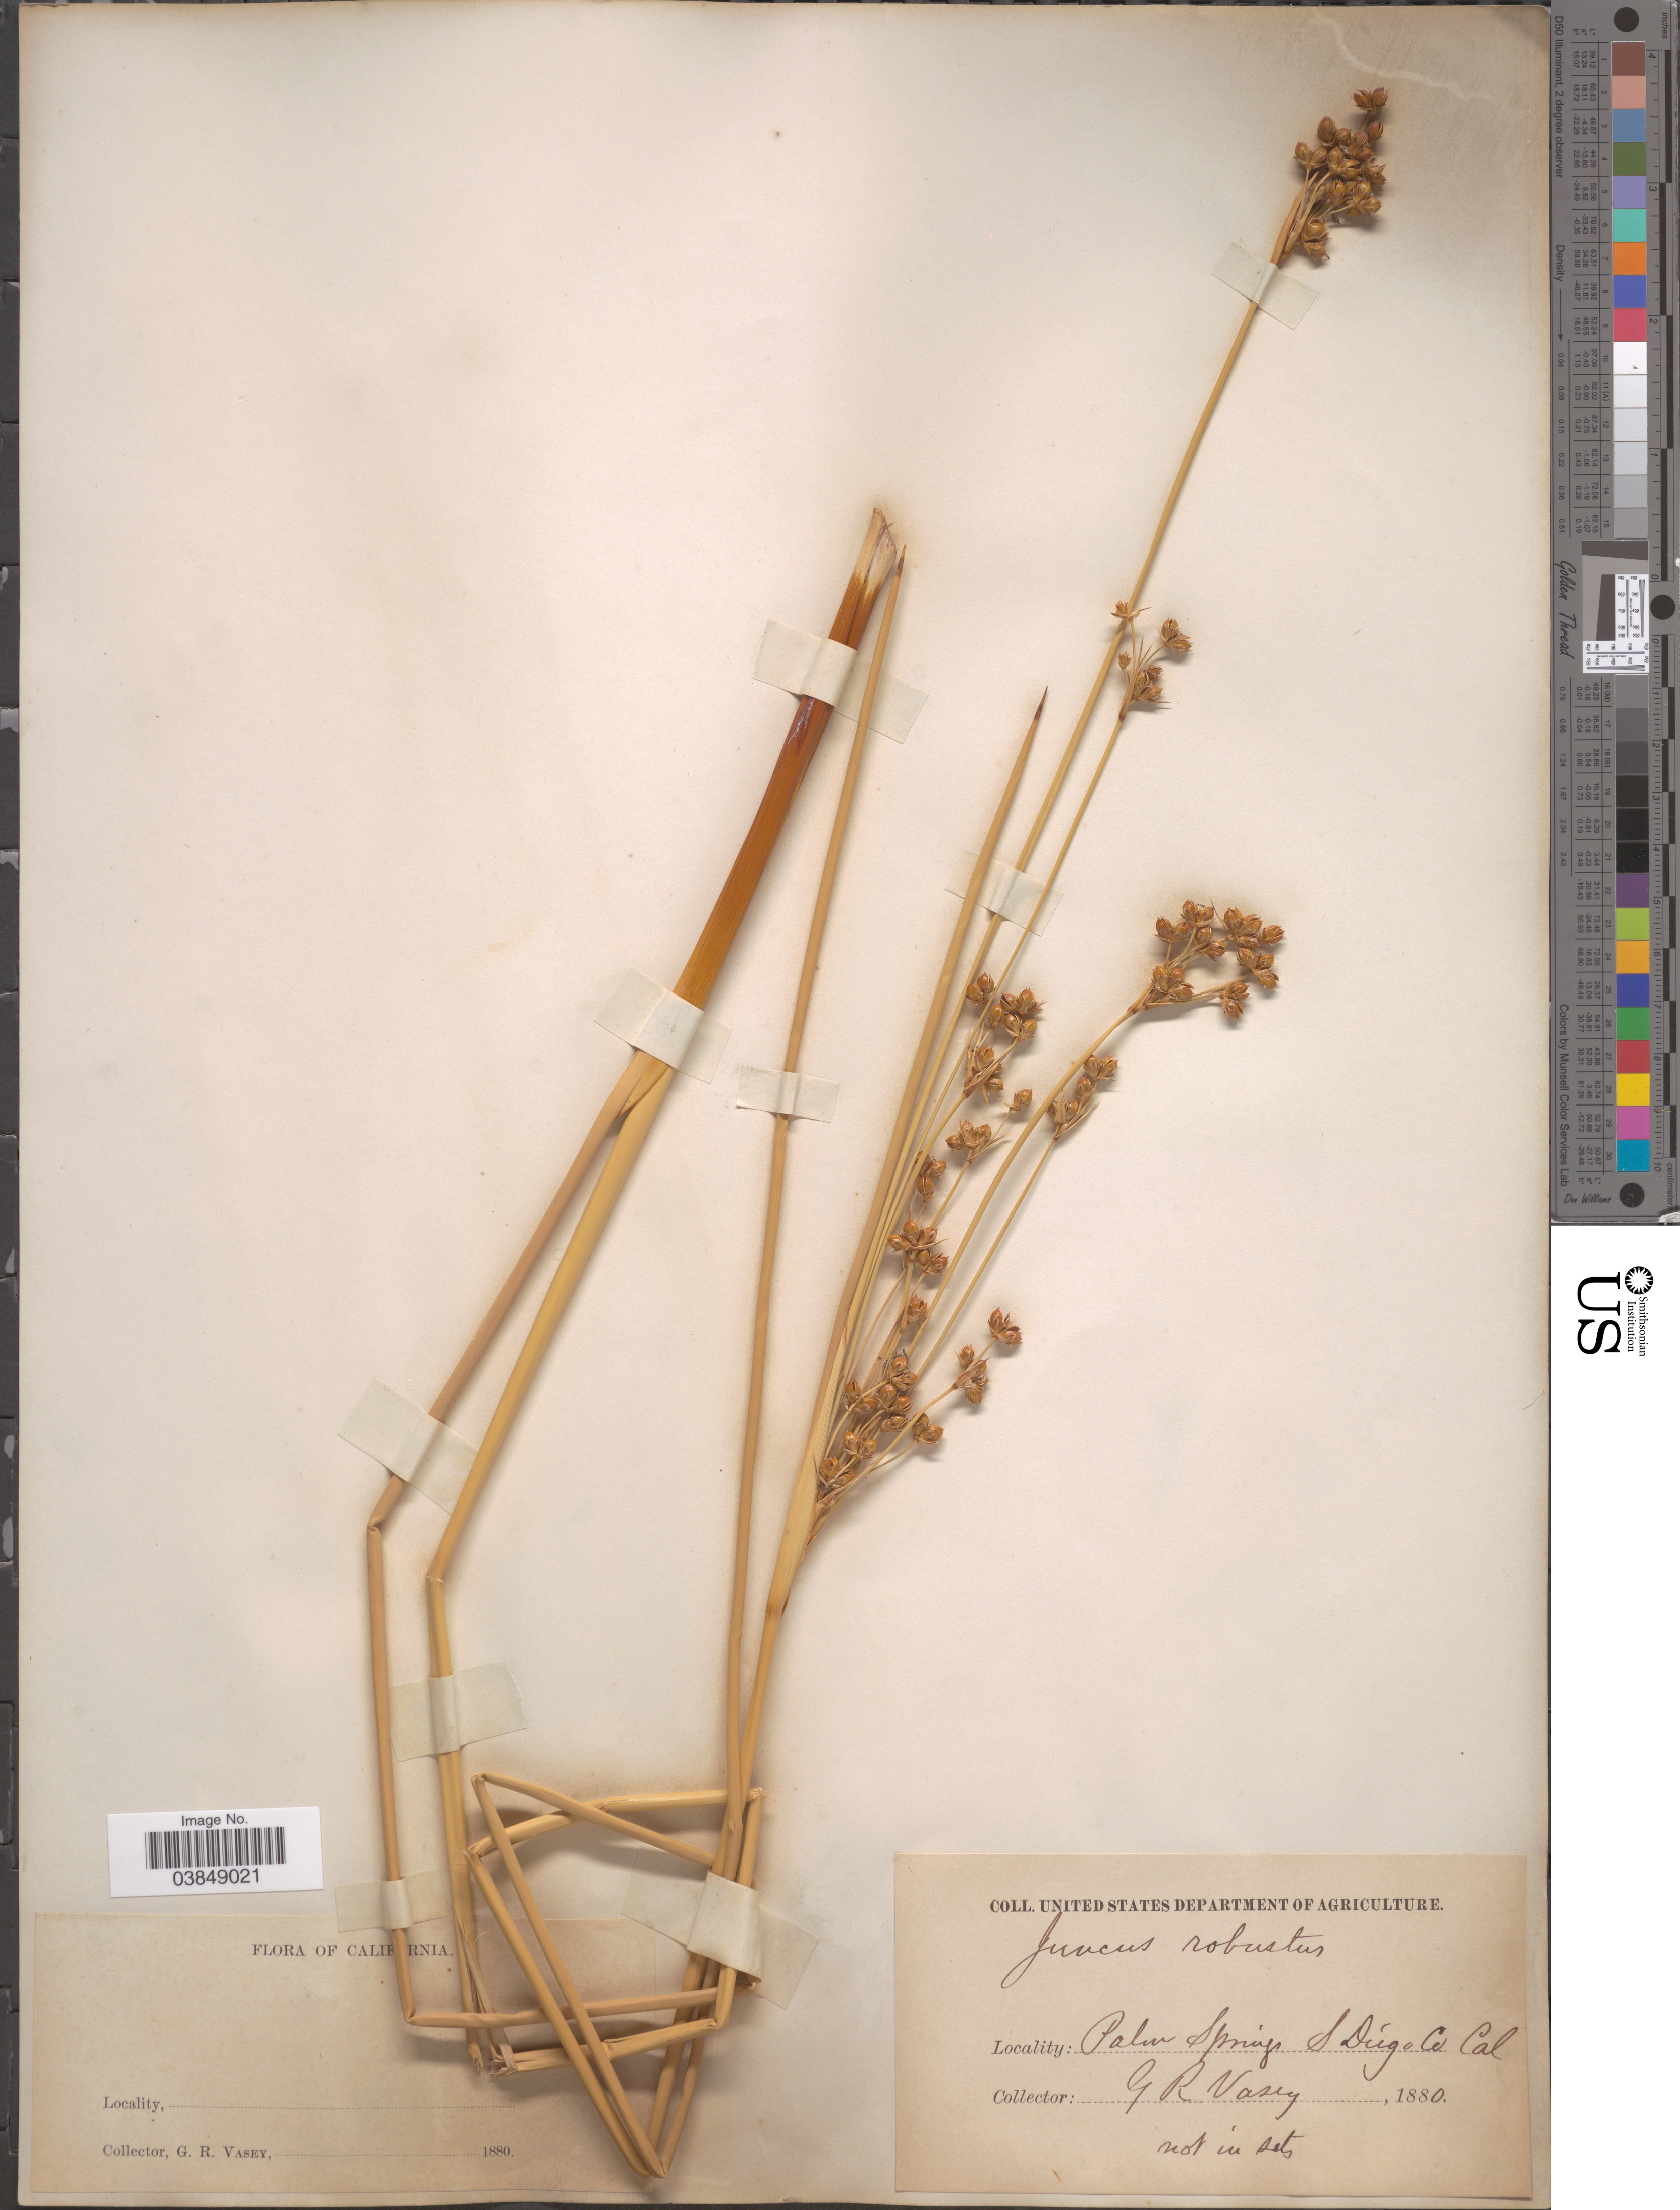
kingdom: Plantae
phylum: Tracheophyta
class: Liliopsida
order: Poales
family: Juncaceae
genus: Juncus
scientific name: Juncus acutus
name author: L.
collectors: G. R. Vasey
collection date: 1880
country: United States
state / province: California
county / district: Riverside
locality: Palm Springs. S Diego Co.